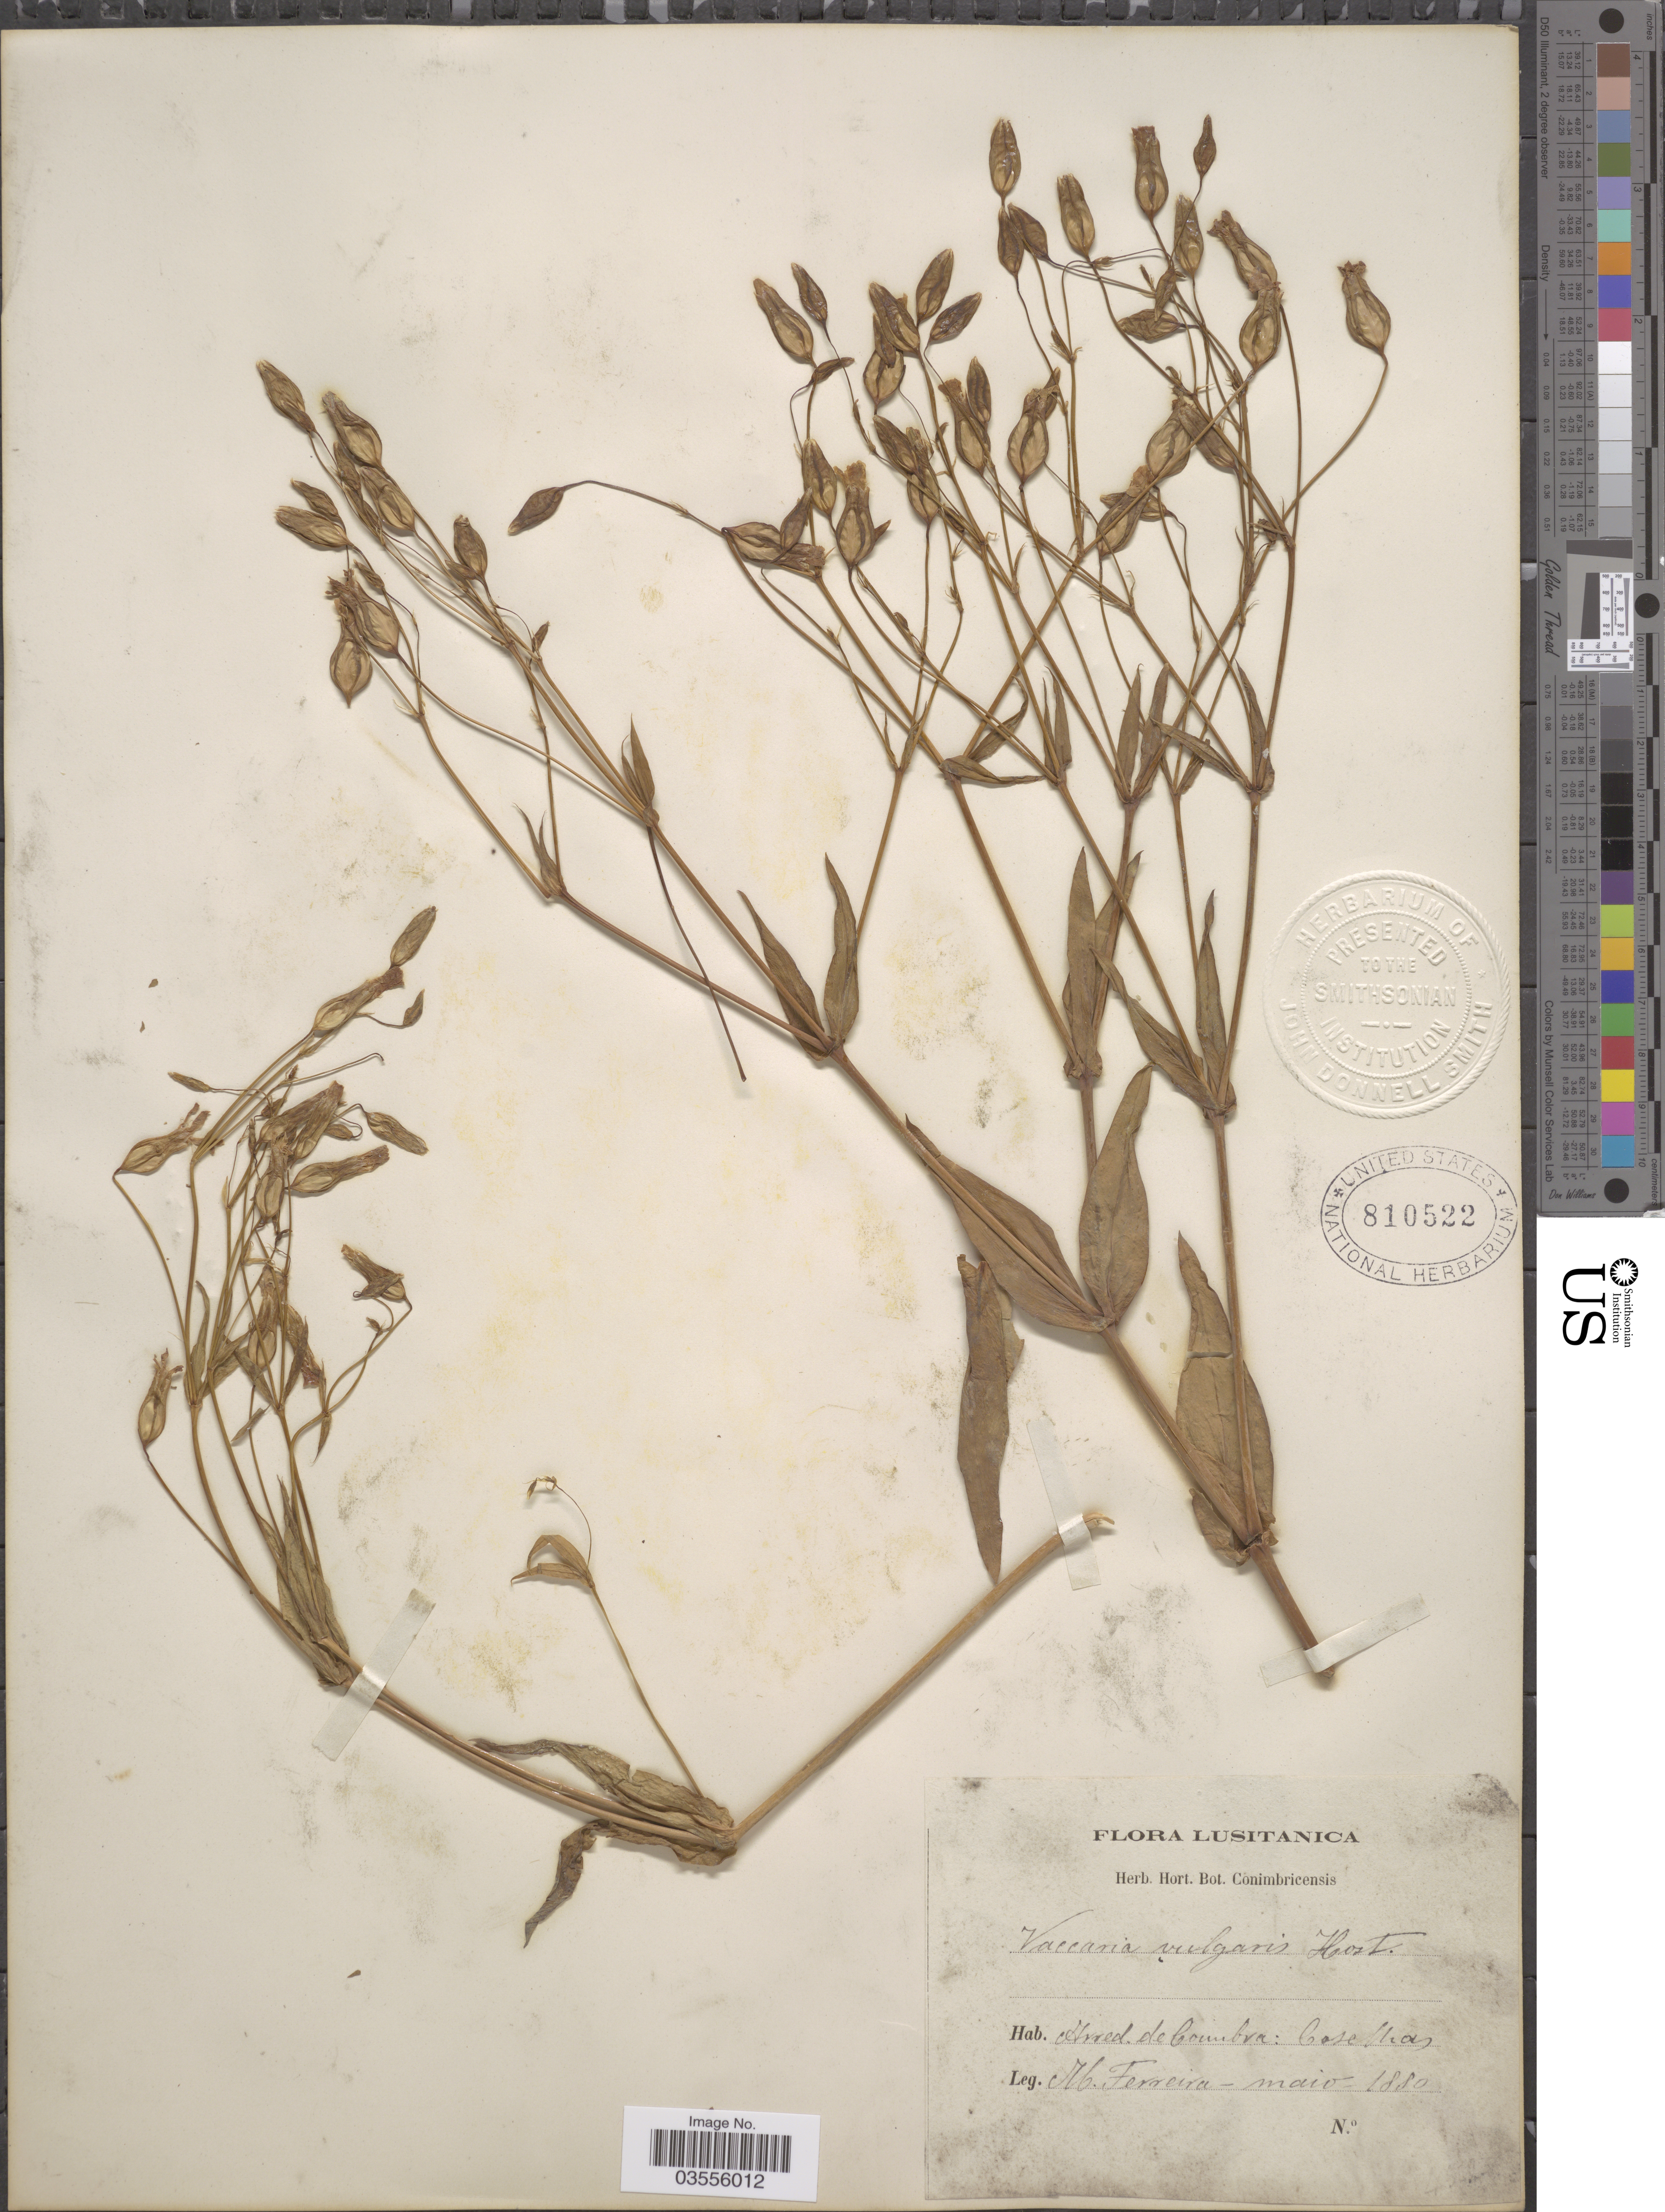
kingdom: Plantae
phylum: Tracheophyta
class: Magnoliopsida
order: Caryophyllales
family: Caryophyllaceae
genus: Vaccaria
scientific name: Vaccaria vulgaris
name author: Host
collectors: M. Ferreira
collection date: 1880-05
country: Portugal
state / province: Coimbra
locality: Arred. de Coimbra: Caselhas.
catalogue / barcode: US 810522